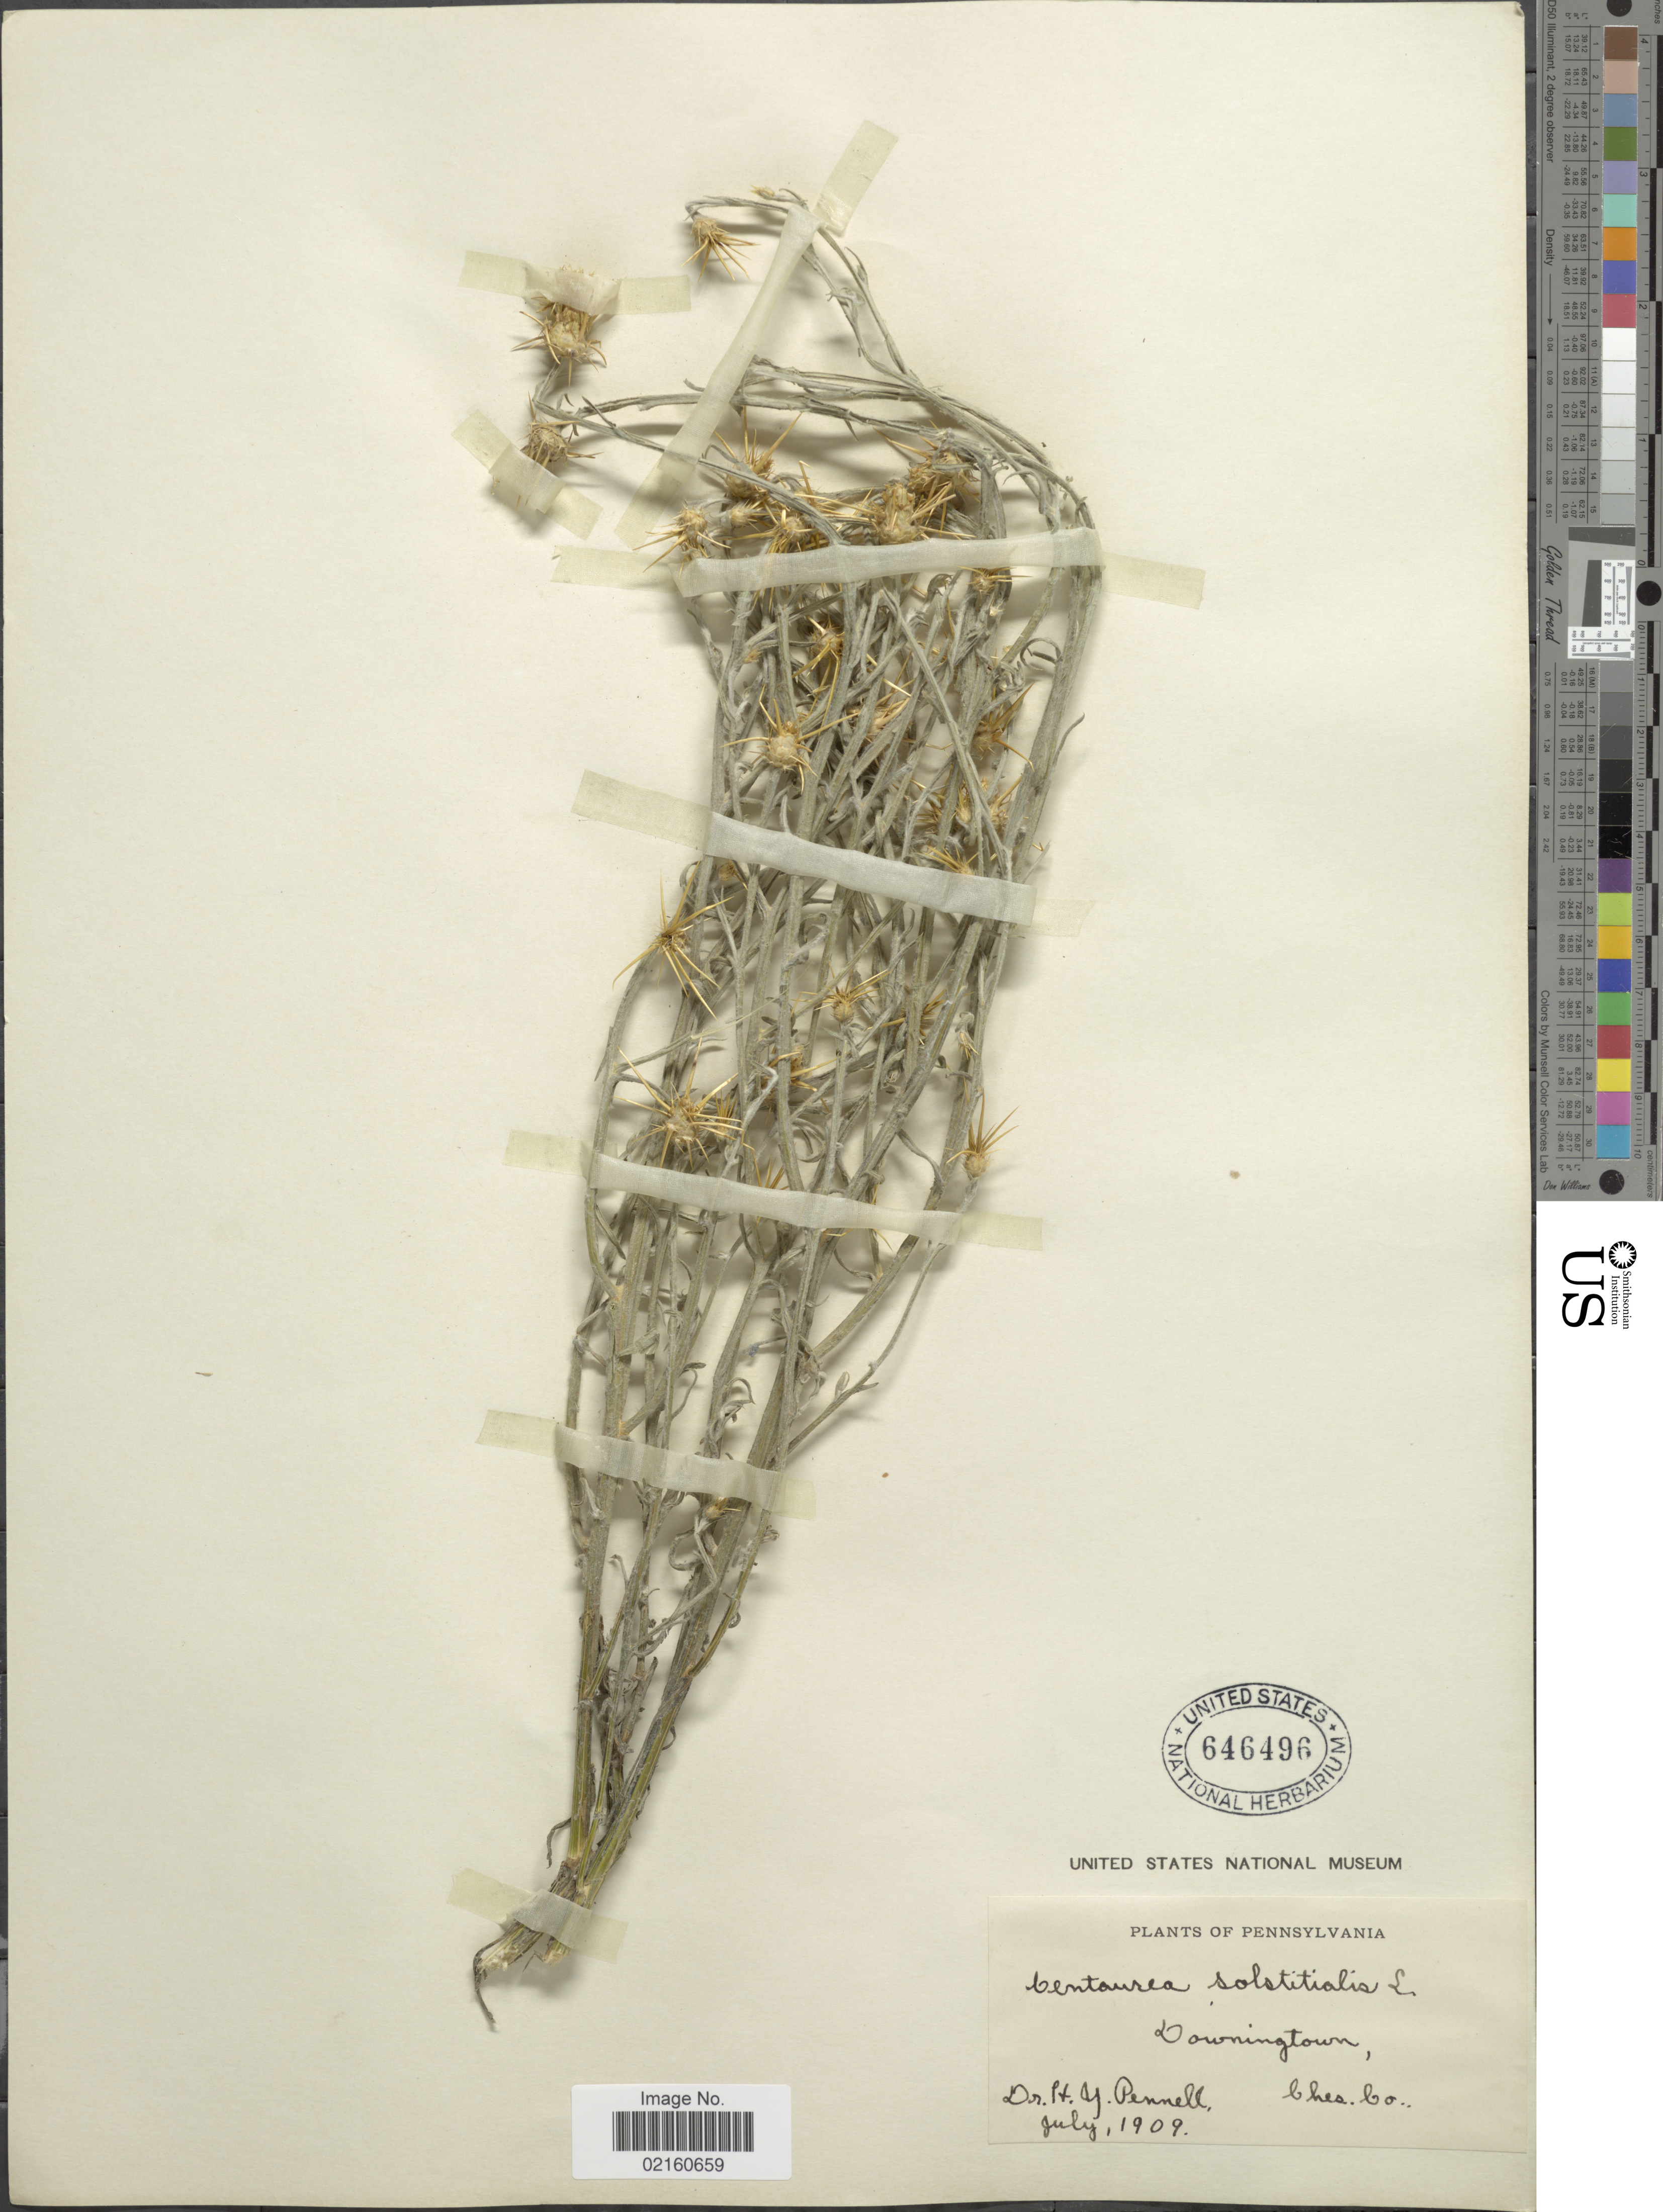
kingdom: Plantae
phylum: Tracheophyta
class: Magnoliopsida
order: Asterales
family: Asteraceae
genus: Centaurea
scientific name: Centaurea solstitialis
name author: L.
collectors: H. Pennell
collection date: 1909-07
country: United States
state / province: Pennsylvania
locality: Downingtown, Ches. Co.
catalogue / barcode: US 646496